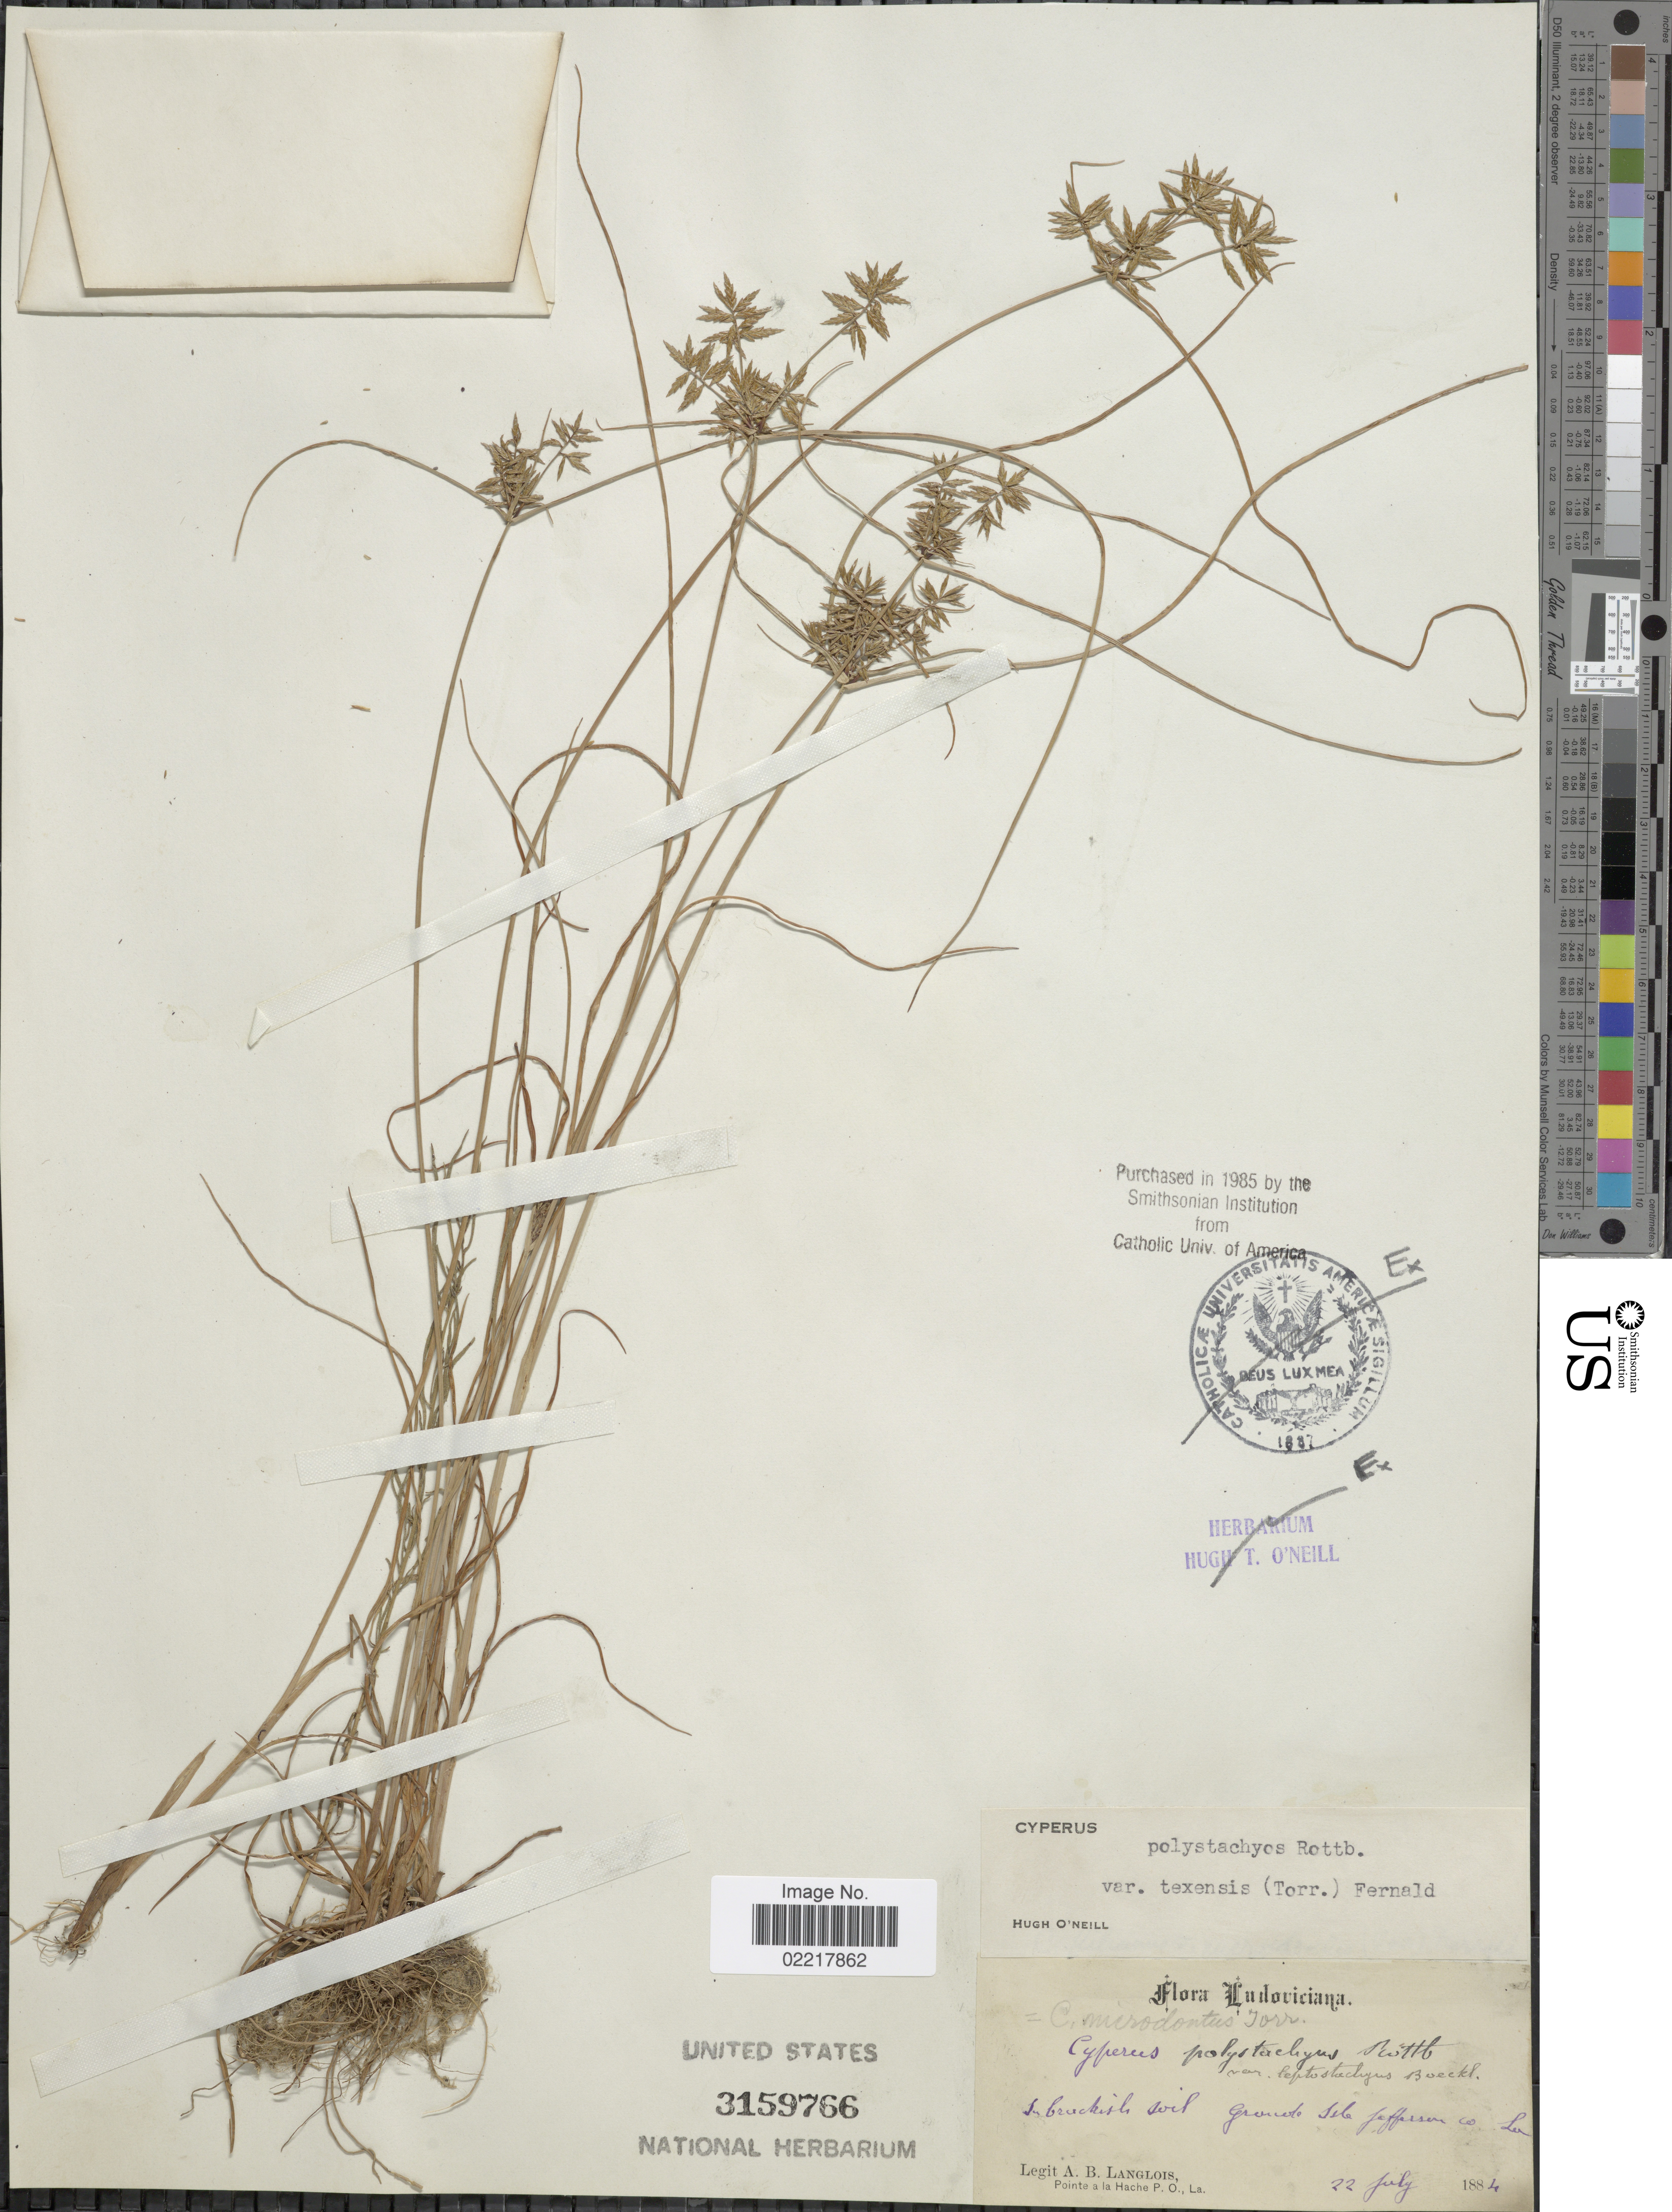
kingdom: Plantae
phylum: Tracheophyta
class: Liliopsida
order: Poales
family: Cyperaceae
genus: Cyperus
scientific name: Cyperus polystachyos var. texensis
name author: (Torr.) Fernald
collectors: A. Langlois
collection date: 1884-07-22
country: United States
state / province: Louisiana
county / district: Jefferson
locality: In brackish soil Grande Isle Jefferson Co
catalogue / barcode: US 3159766